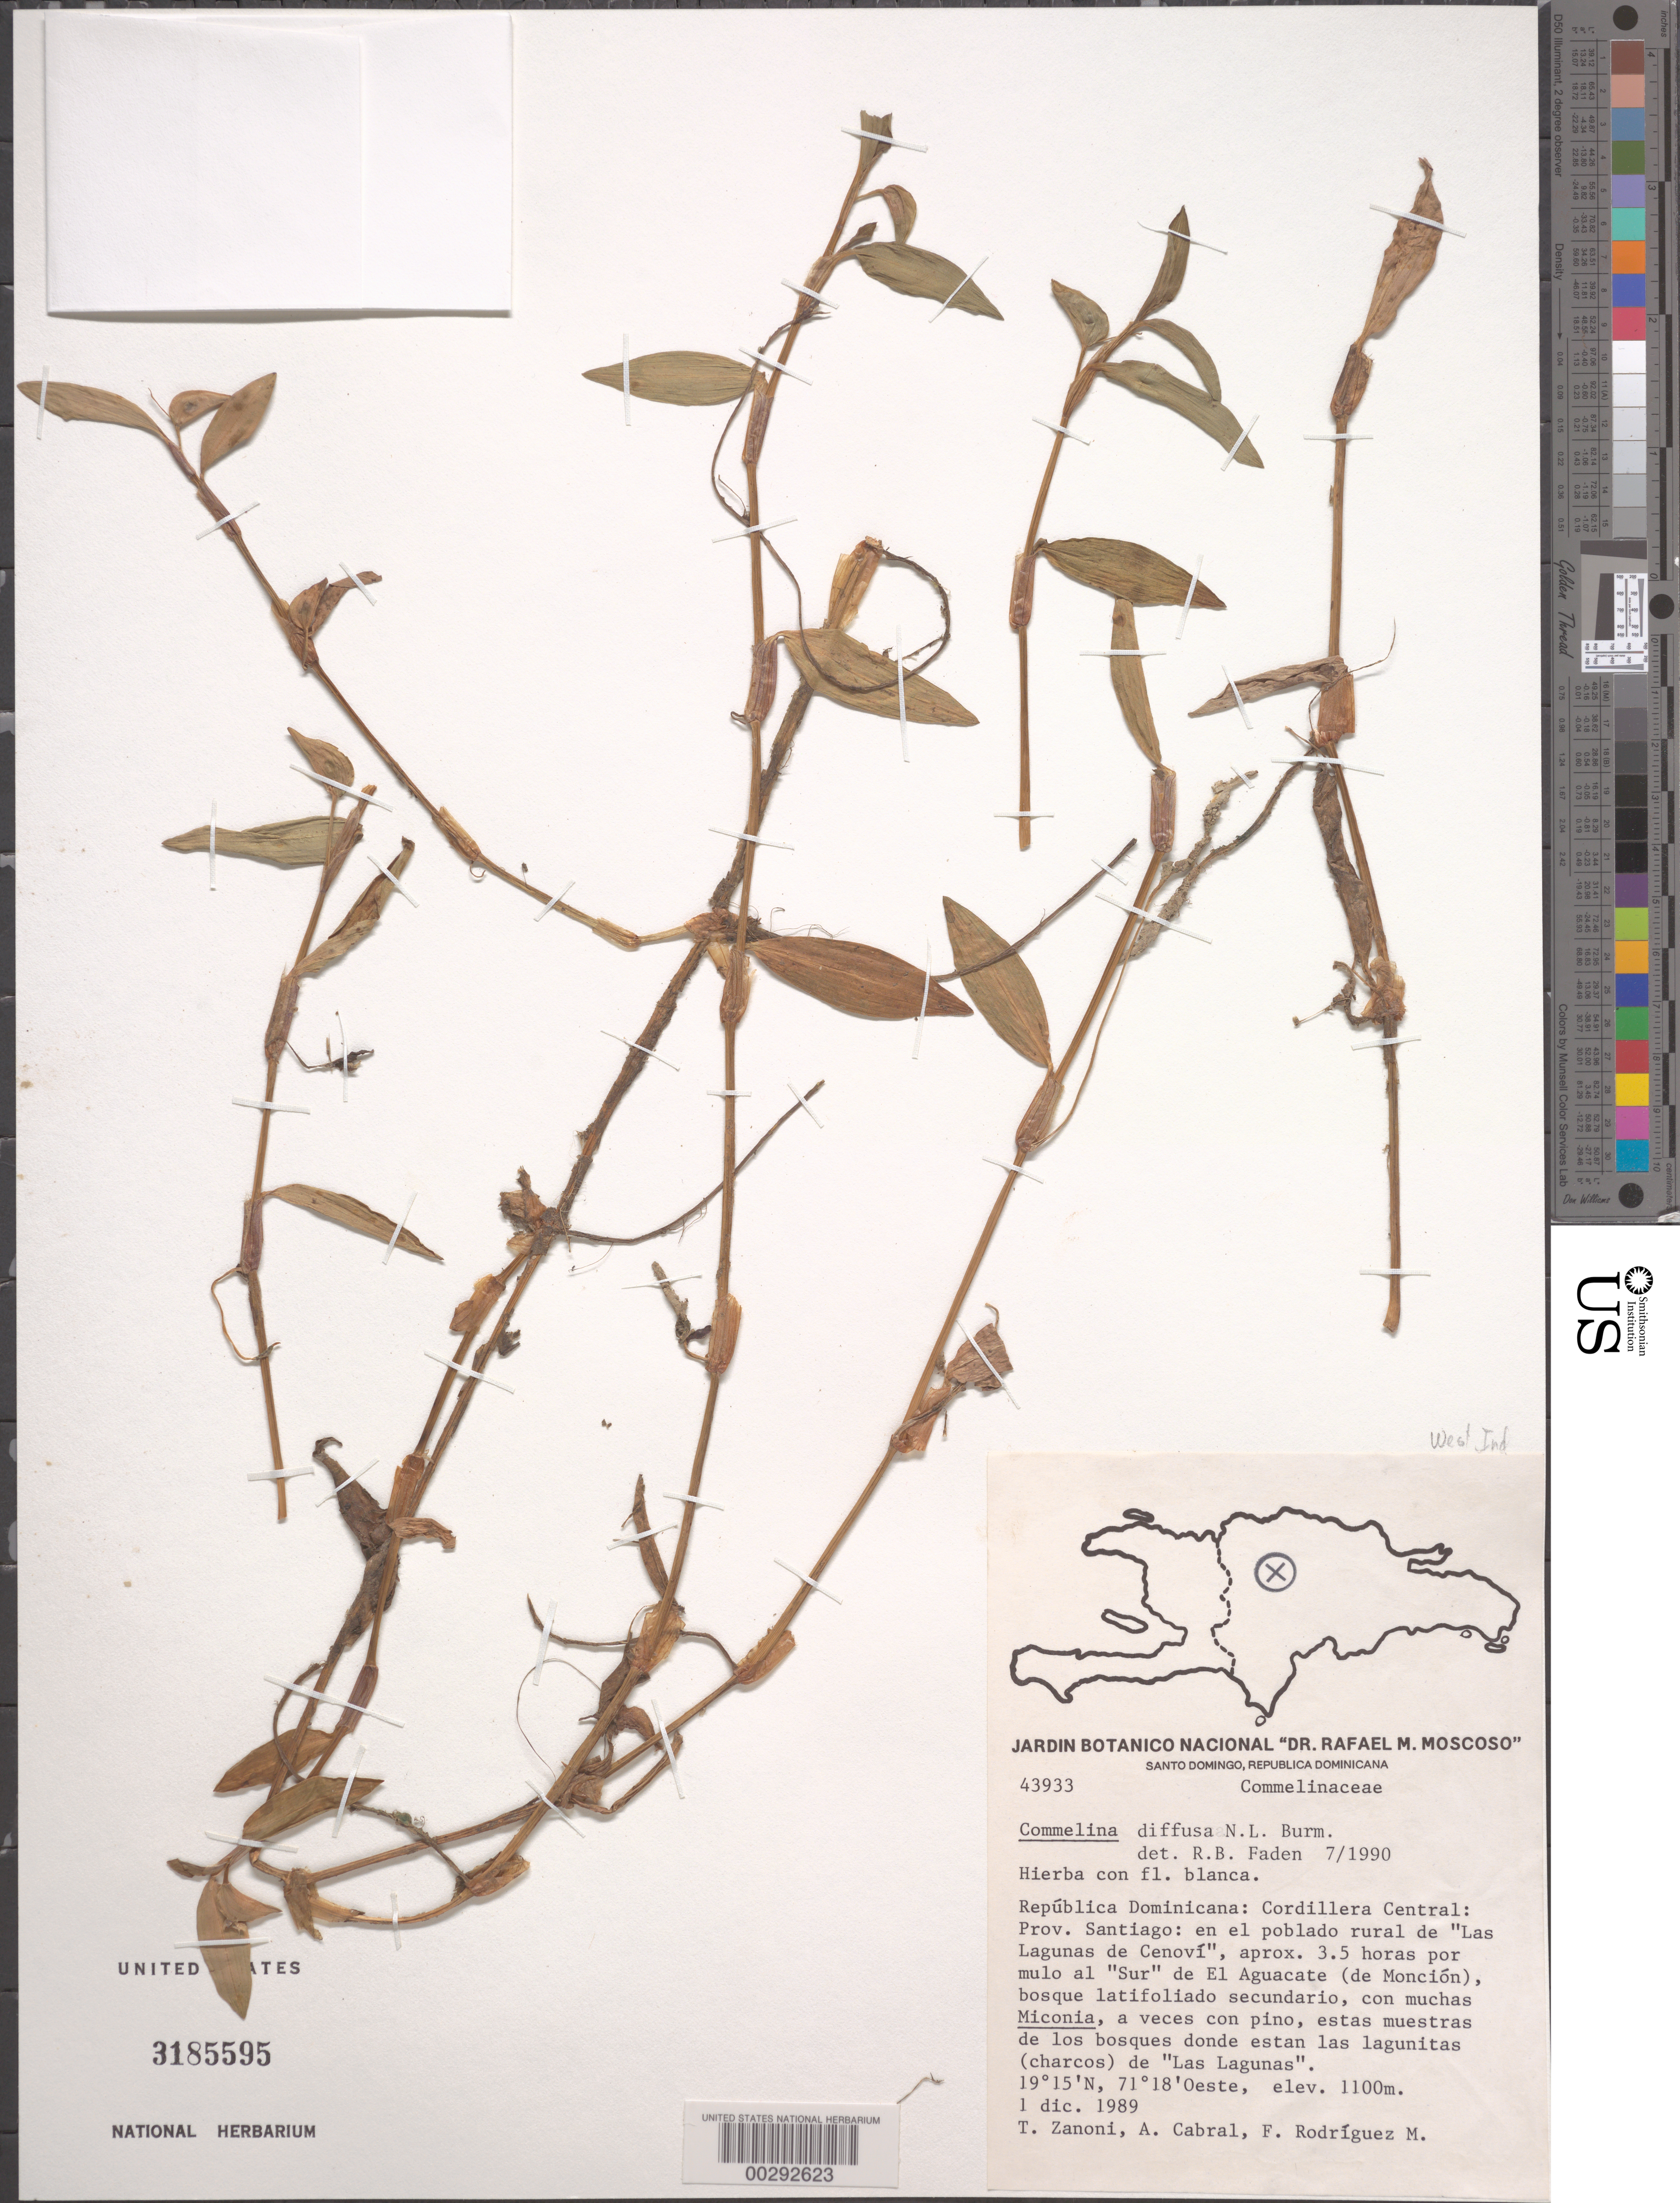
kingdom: Plantae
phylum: Tracheophyta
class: Liliopsida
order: Commelinales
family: Commelinaceae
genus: Commelina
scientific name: Commelina diffusa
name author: Burm. f.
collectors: T. A. Zanoni, A. Cabral & F. Rodriguez M.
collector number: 43933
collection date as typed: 01 Dec 1989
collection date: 1989-12-01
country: Dominican Republic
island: Hispaniola Island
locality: Santiago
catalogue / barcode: US 3185595